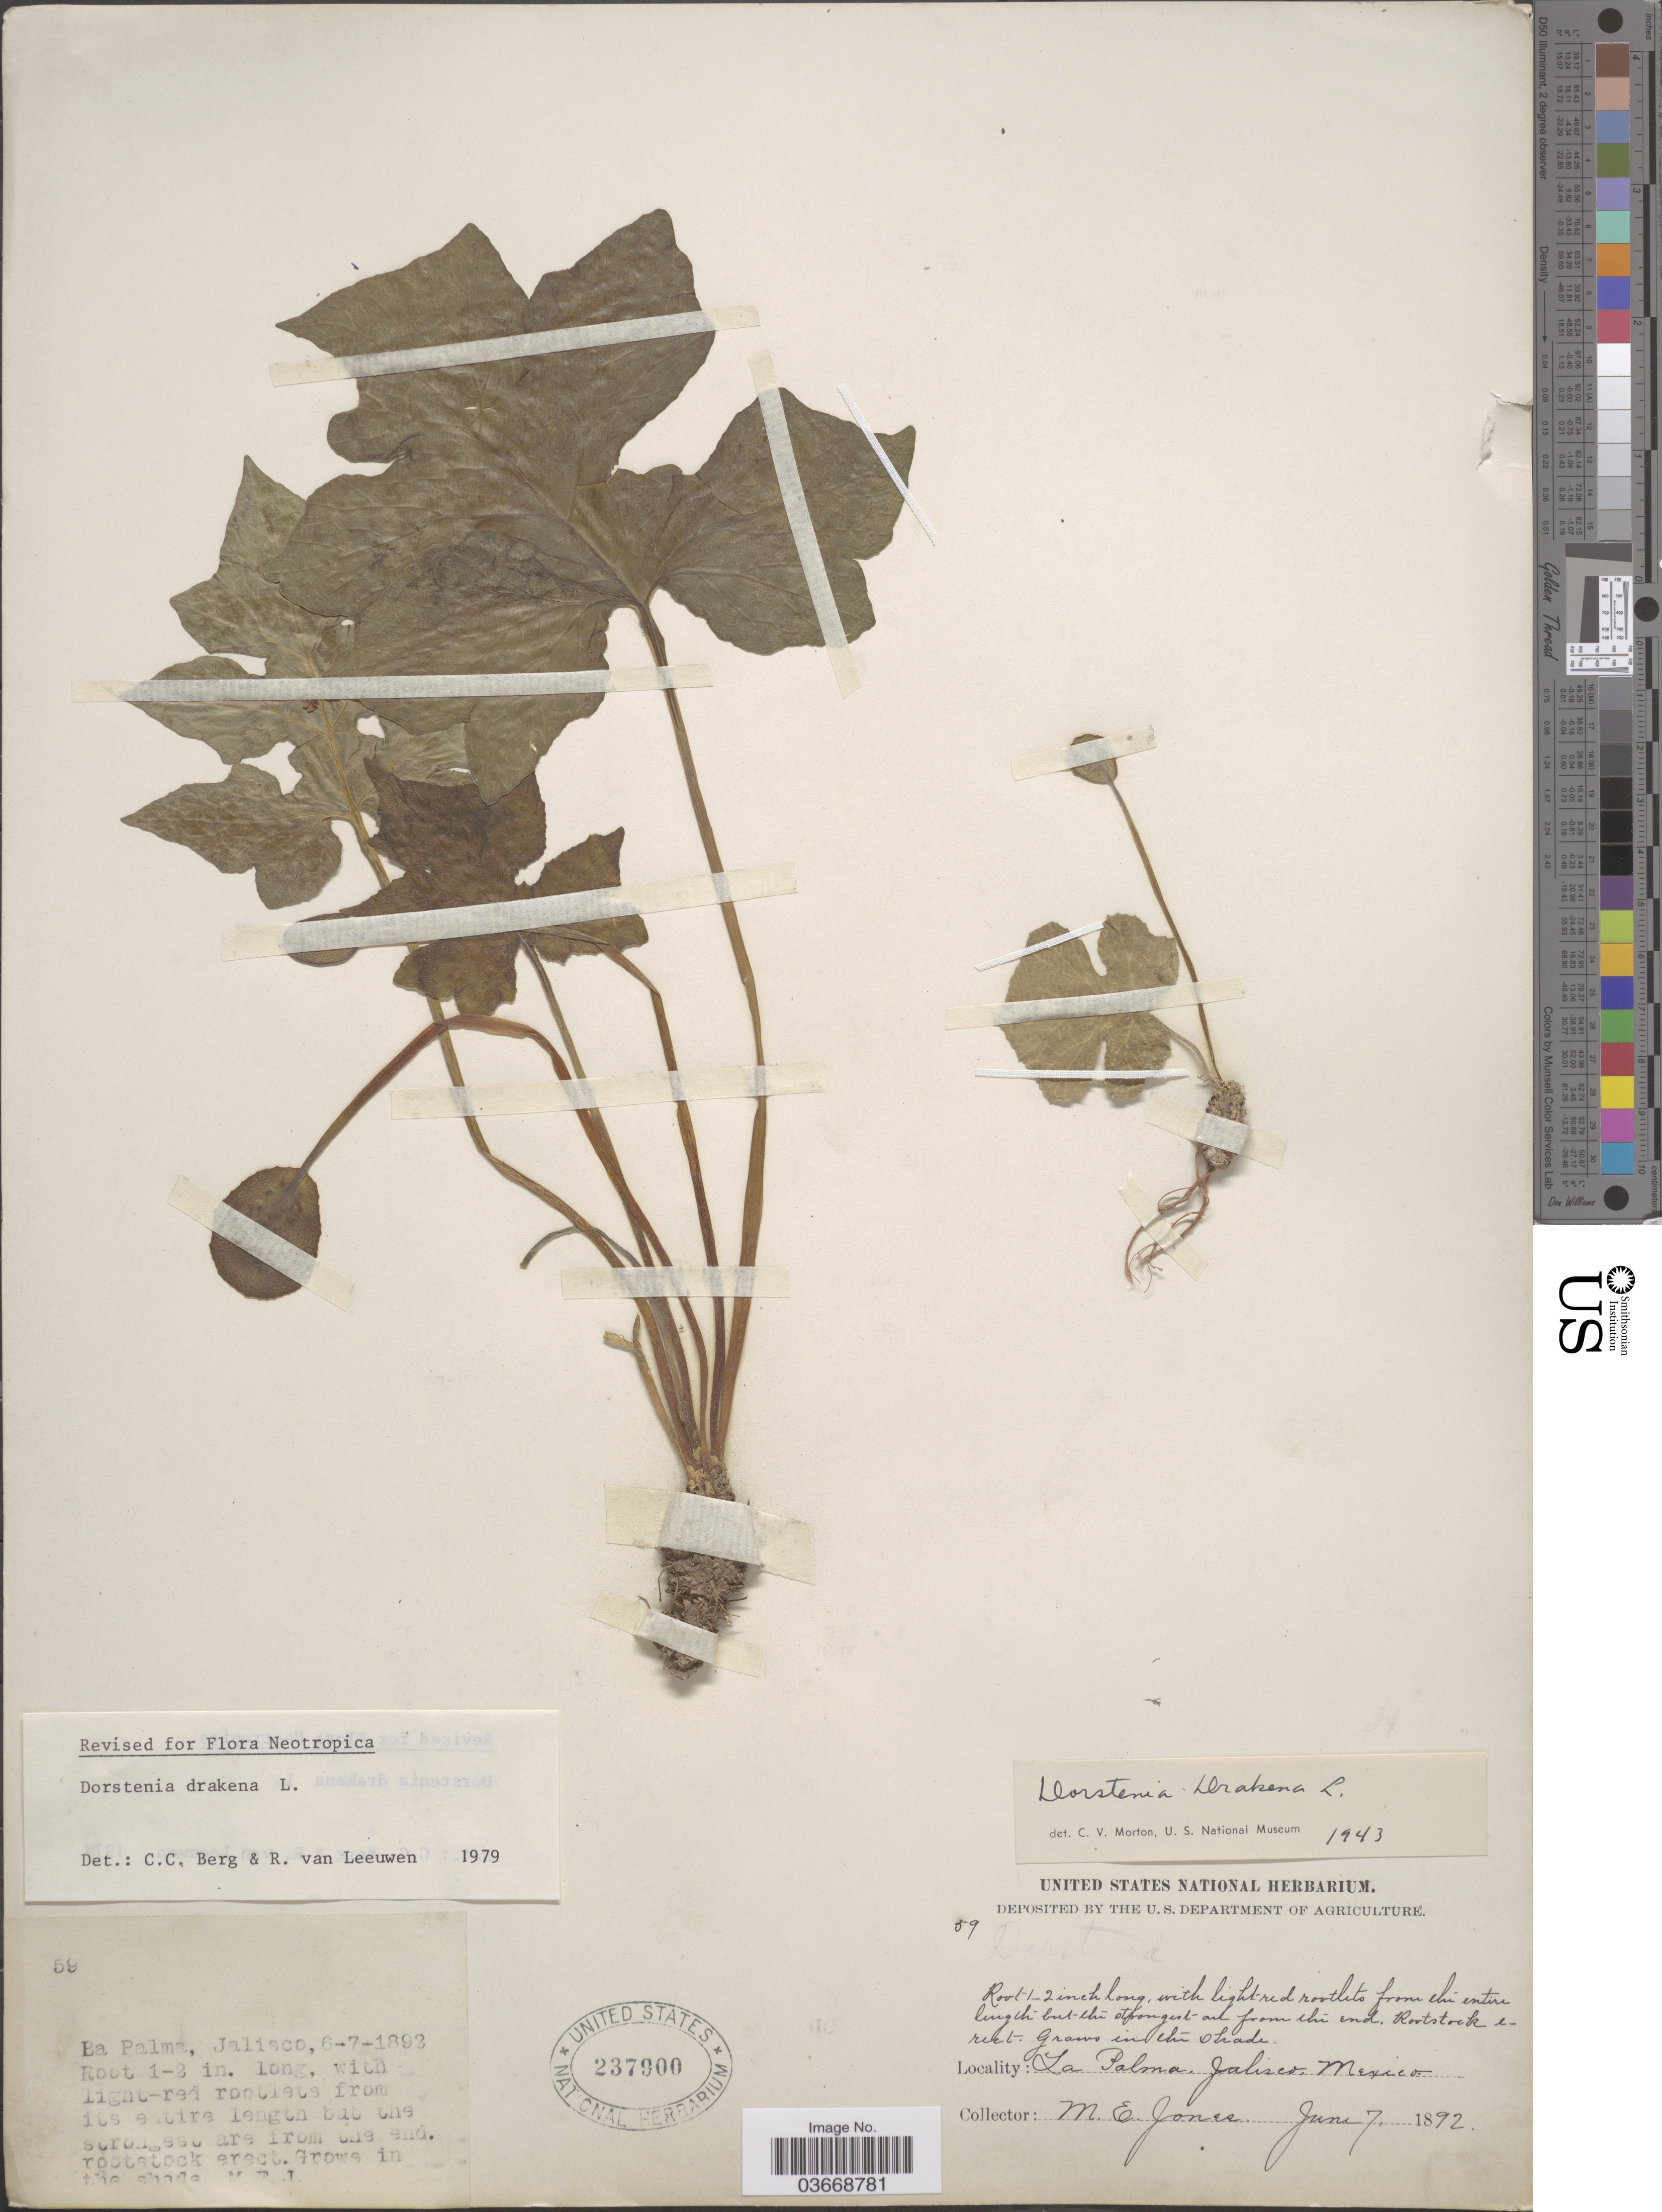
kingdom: Plantae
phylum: Tracheophyta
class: Magnoliopsida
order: Rosales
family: Moraceae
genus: Dorstenia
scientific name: Dorstenia drakena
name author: L.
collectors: M. E. Jones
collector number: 59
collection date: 1892-06-07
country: Mexico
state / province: Jalisco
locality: La Palma.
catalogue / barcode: US 237900